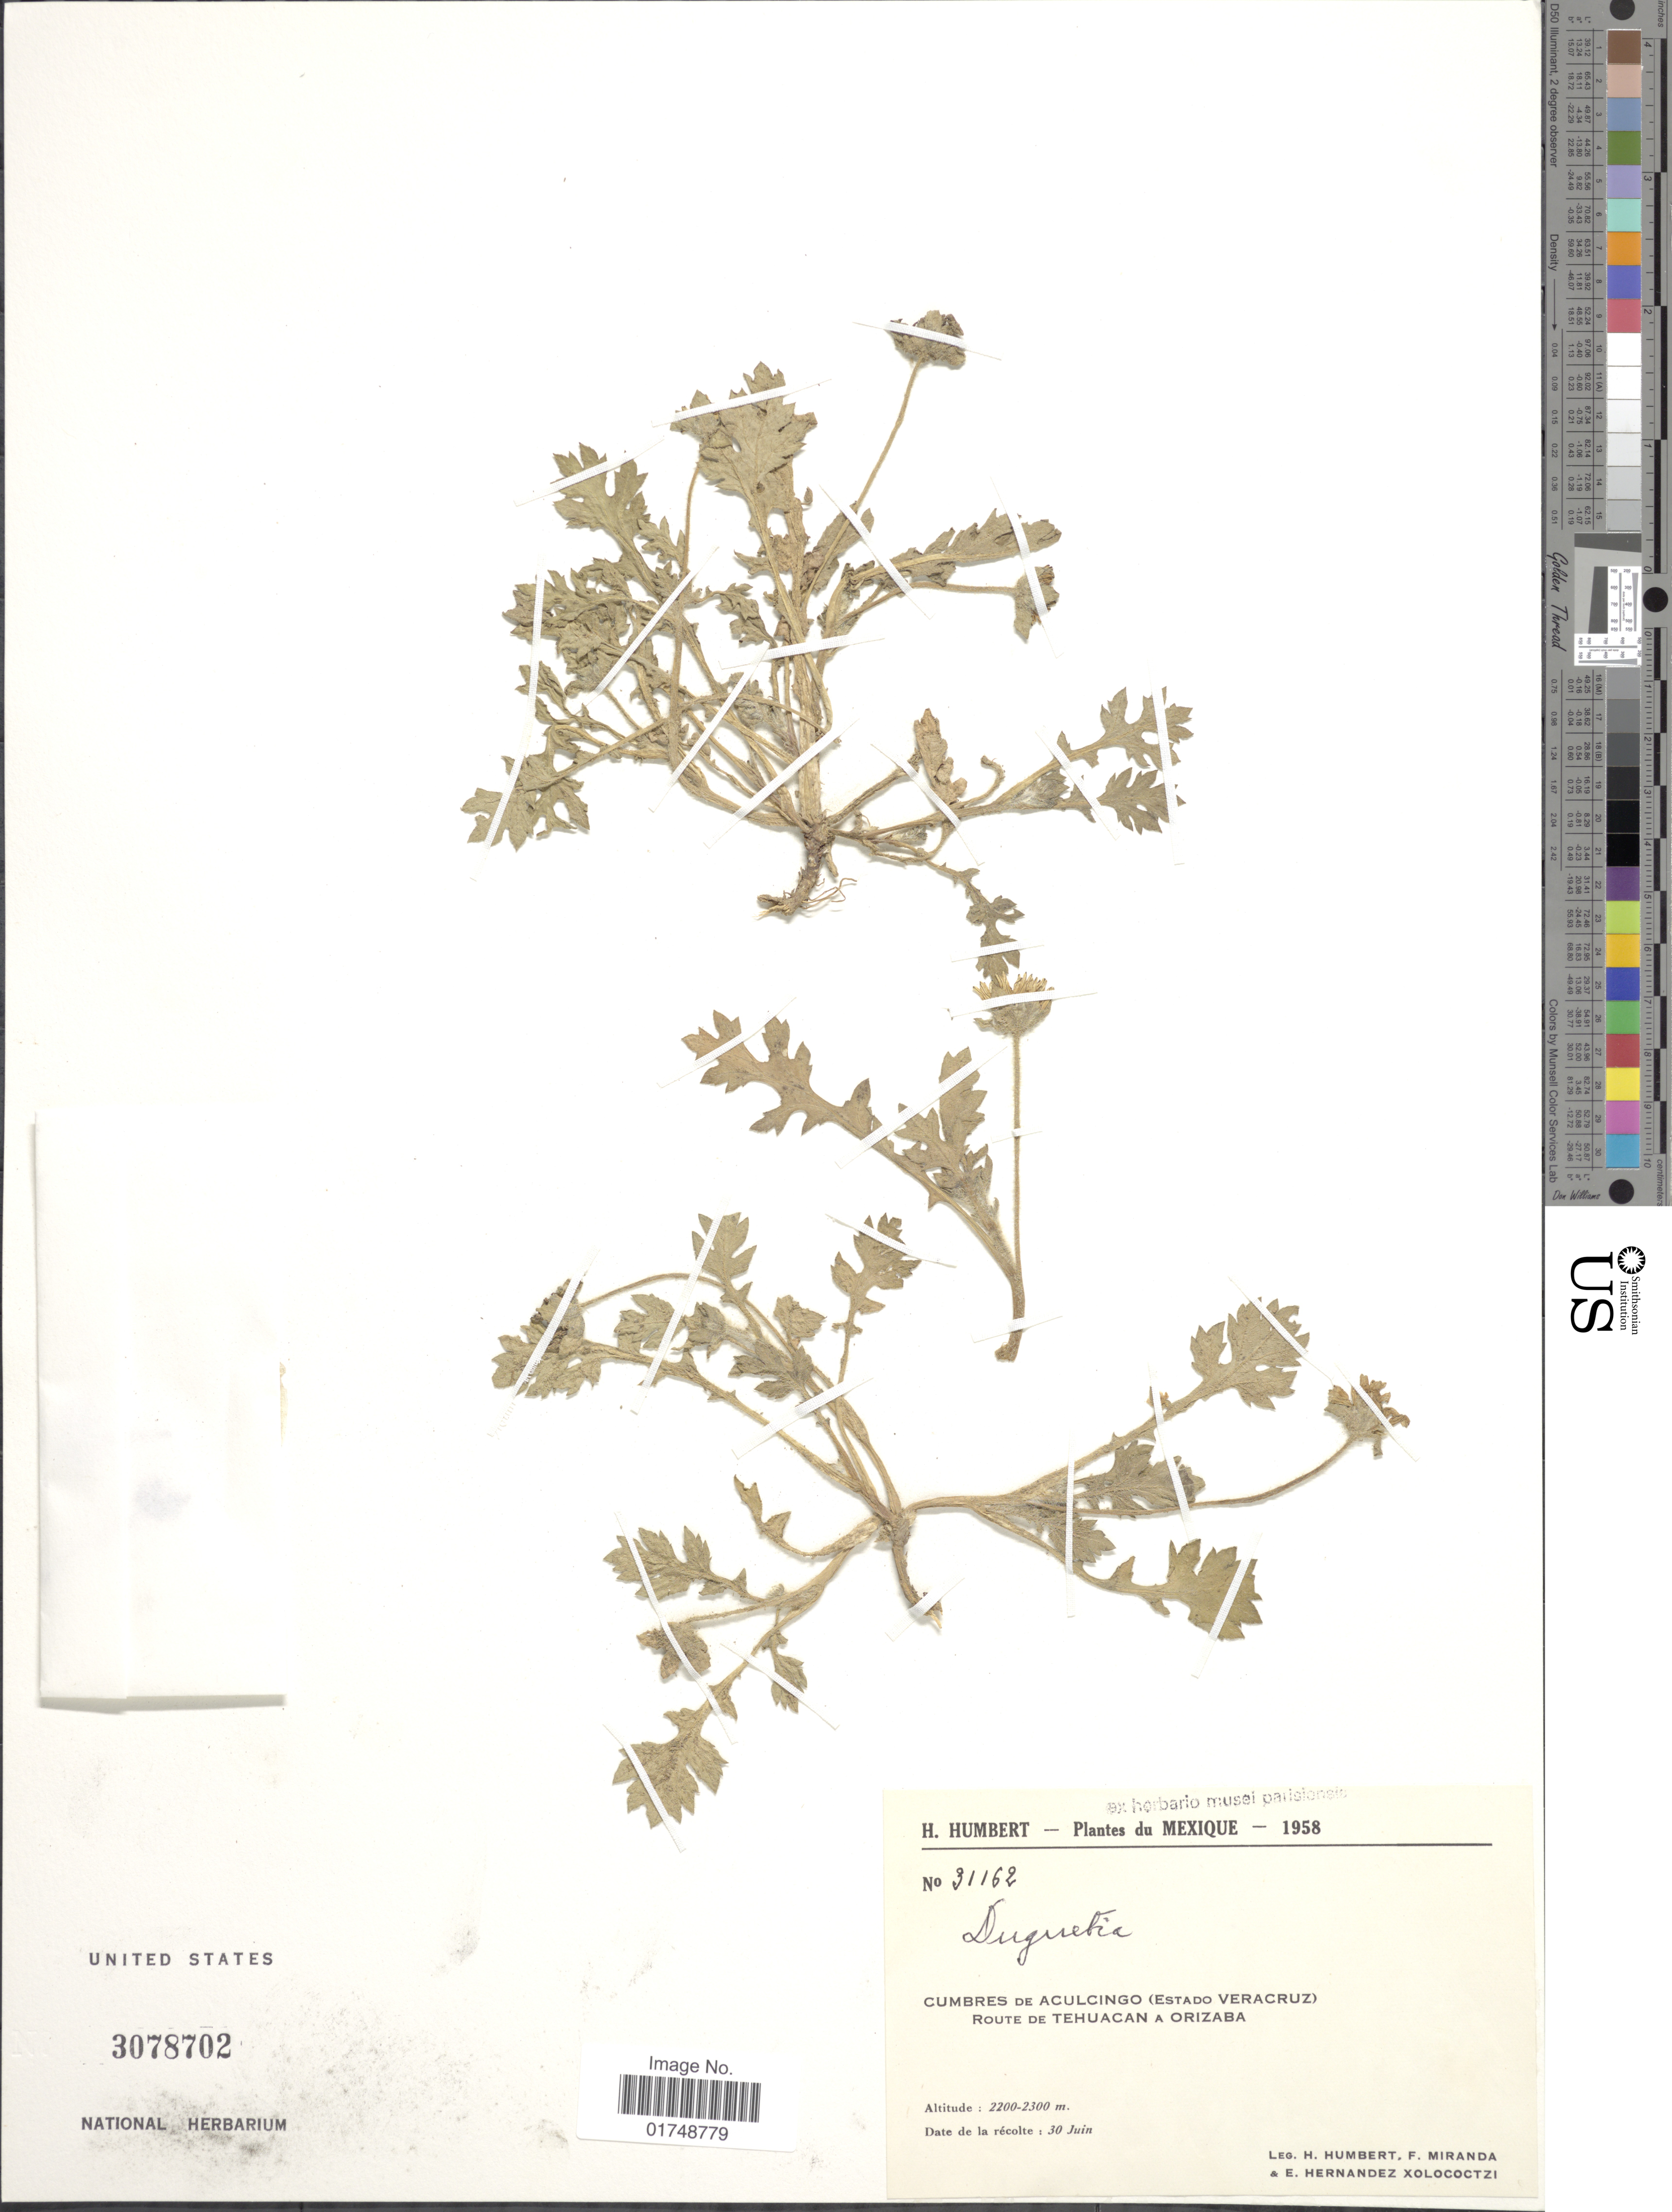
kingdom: Plantae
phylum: Tracheophyta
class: Magnoliopsida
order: Asterales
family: Asteraceae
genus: Dugesia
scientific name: Dugesia mexicana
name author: A. Gray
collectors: H. Humbert, F. Miranda & E. Hernandez X.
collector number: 31162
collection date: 1958-06-30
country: Mexico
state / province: Veracruz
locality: Mexique. Cumbres de Aculcingo (Estado Veracruz) route de Teguacan Orizaba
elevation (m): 2200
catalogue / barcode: US 3078702